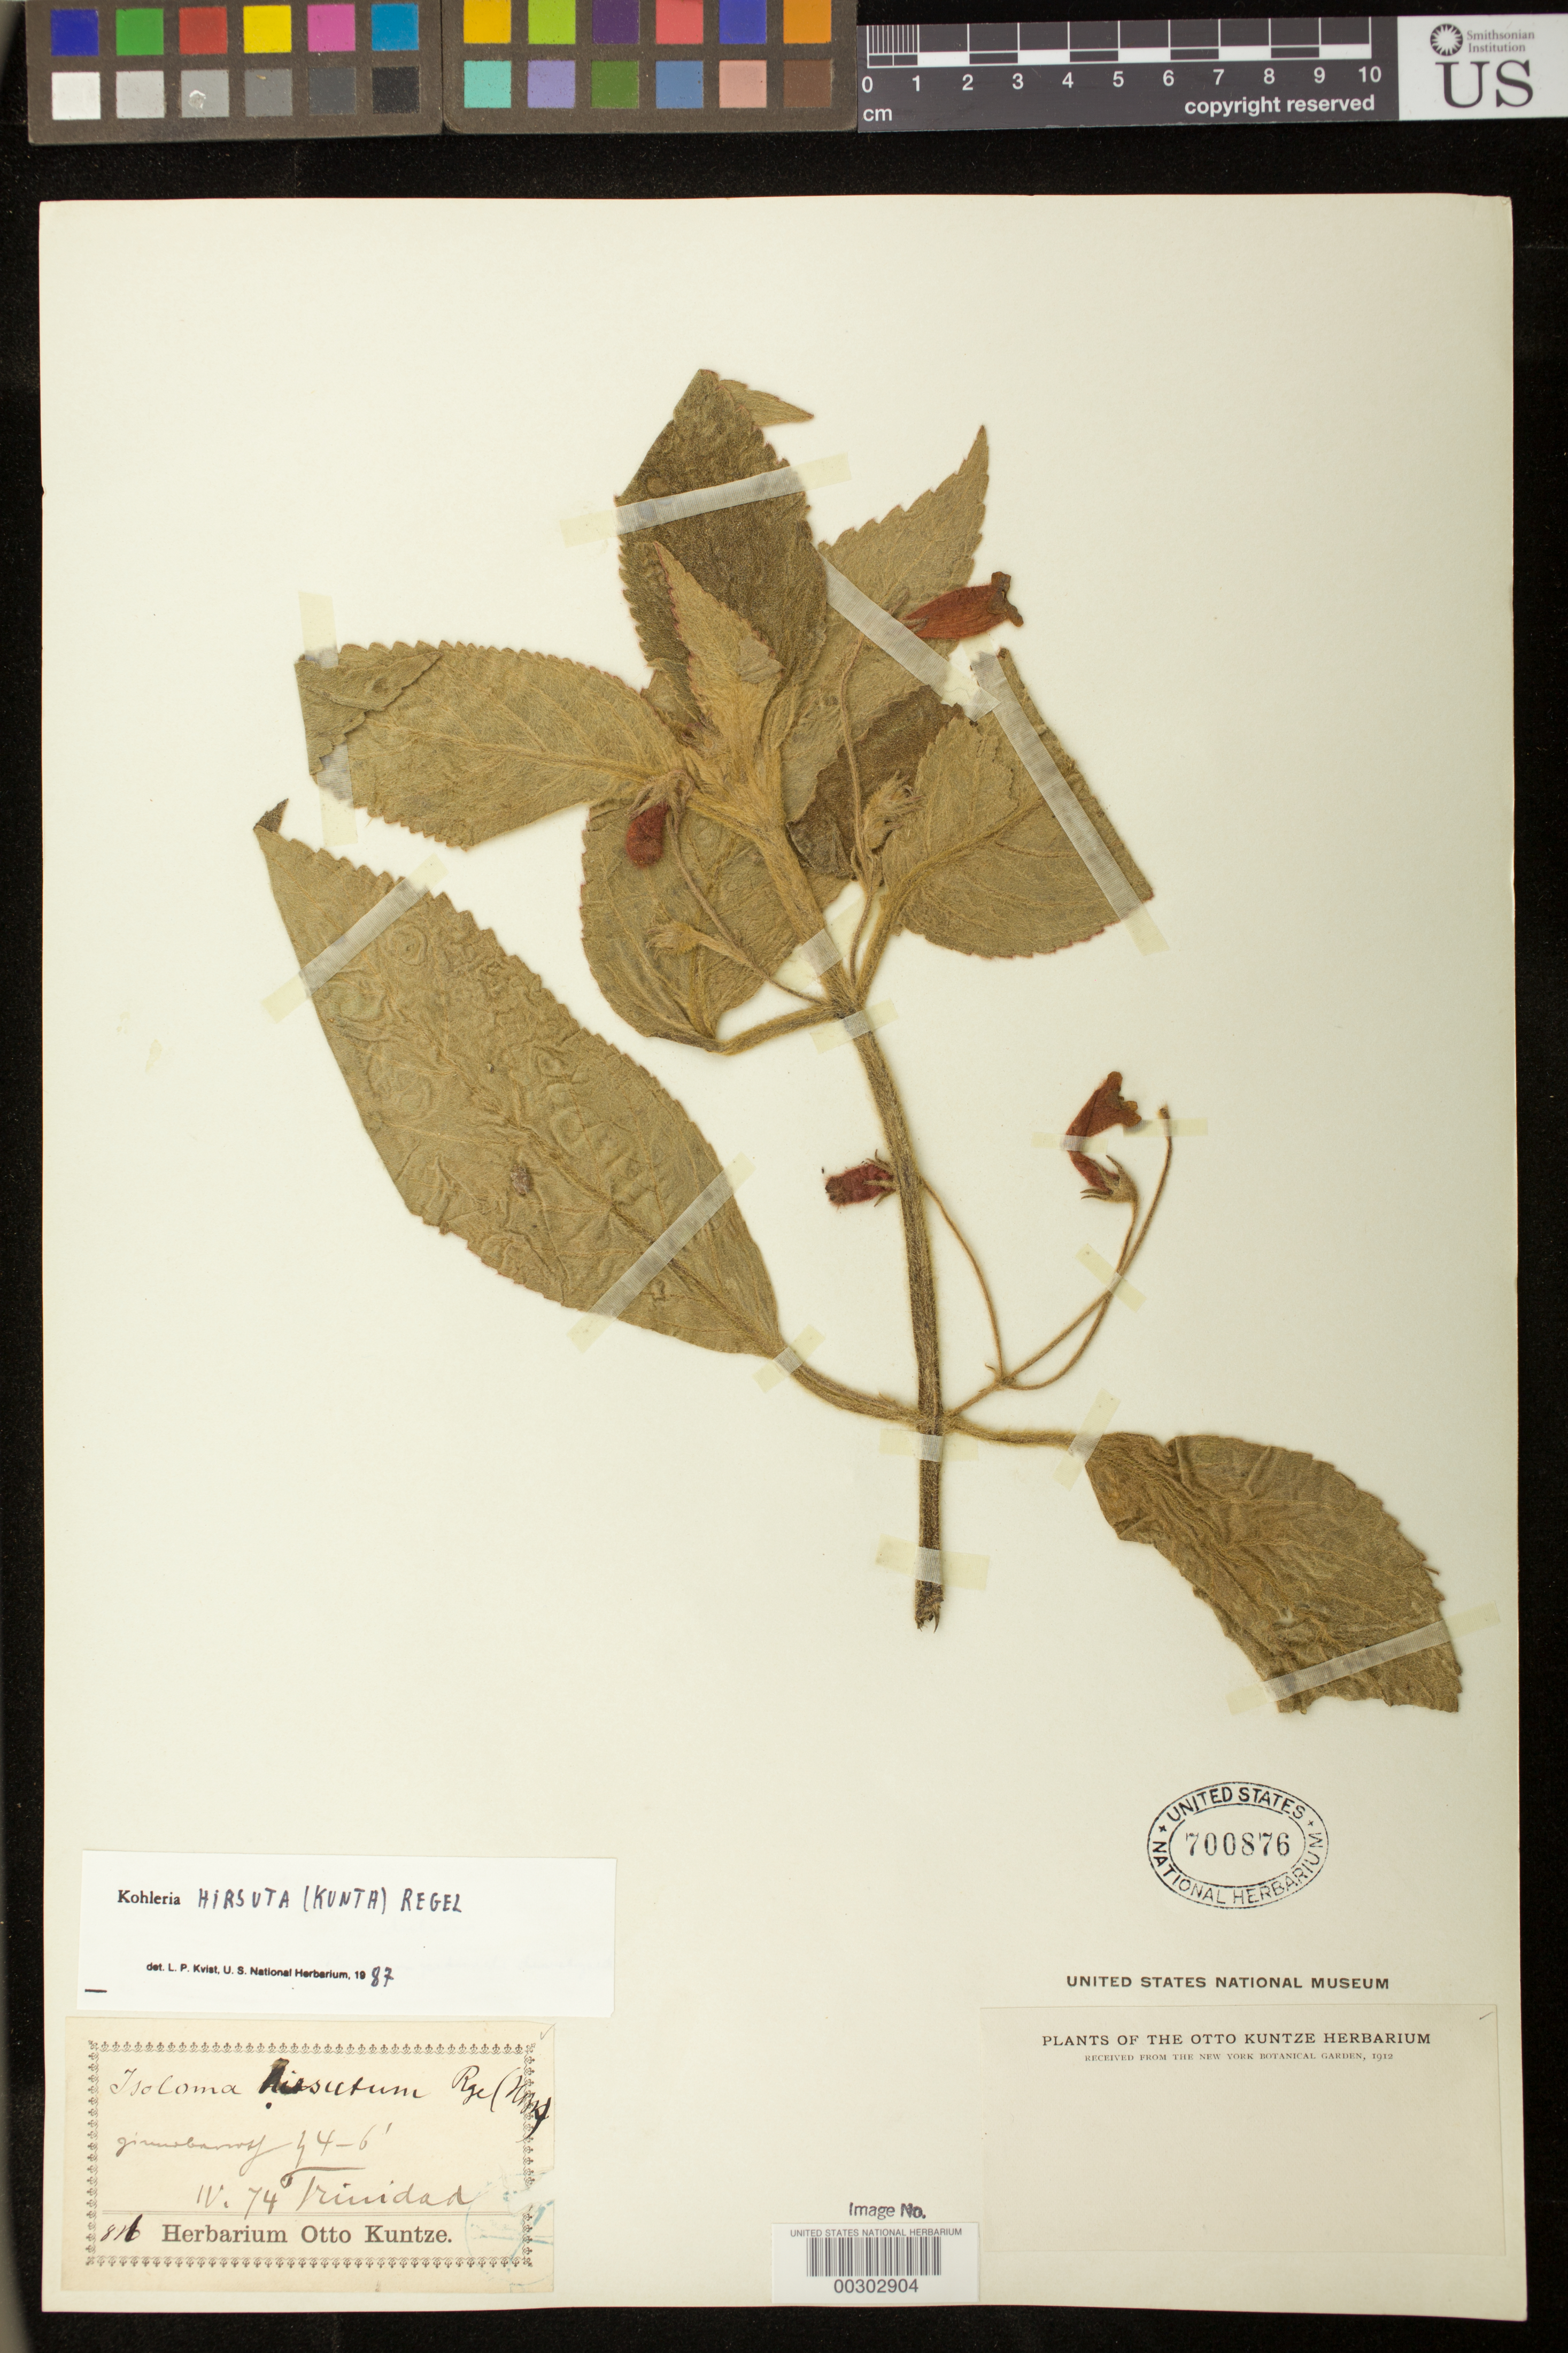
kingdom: Plantae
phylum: Tracheophyta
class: Magnoliopsida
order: Lamiales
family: Gesneriaceae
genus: Kohleria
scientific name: Kohleria hirsuta var. hirsuta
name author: (Kunth) Regel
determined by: Kvist, L. P., (US), Smithsonian Institution - National Museum of Natural History (UNITED STATES)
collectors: C.E.O. Kuntze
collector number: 811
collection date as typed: Apr 1874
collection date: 1874-04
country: Trinidad and Tobago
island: Trinidad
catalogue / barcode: US 700876